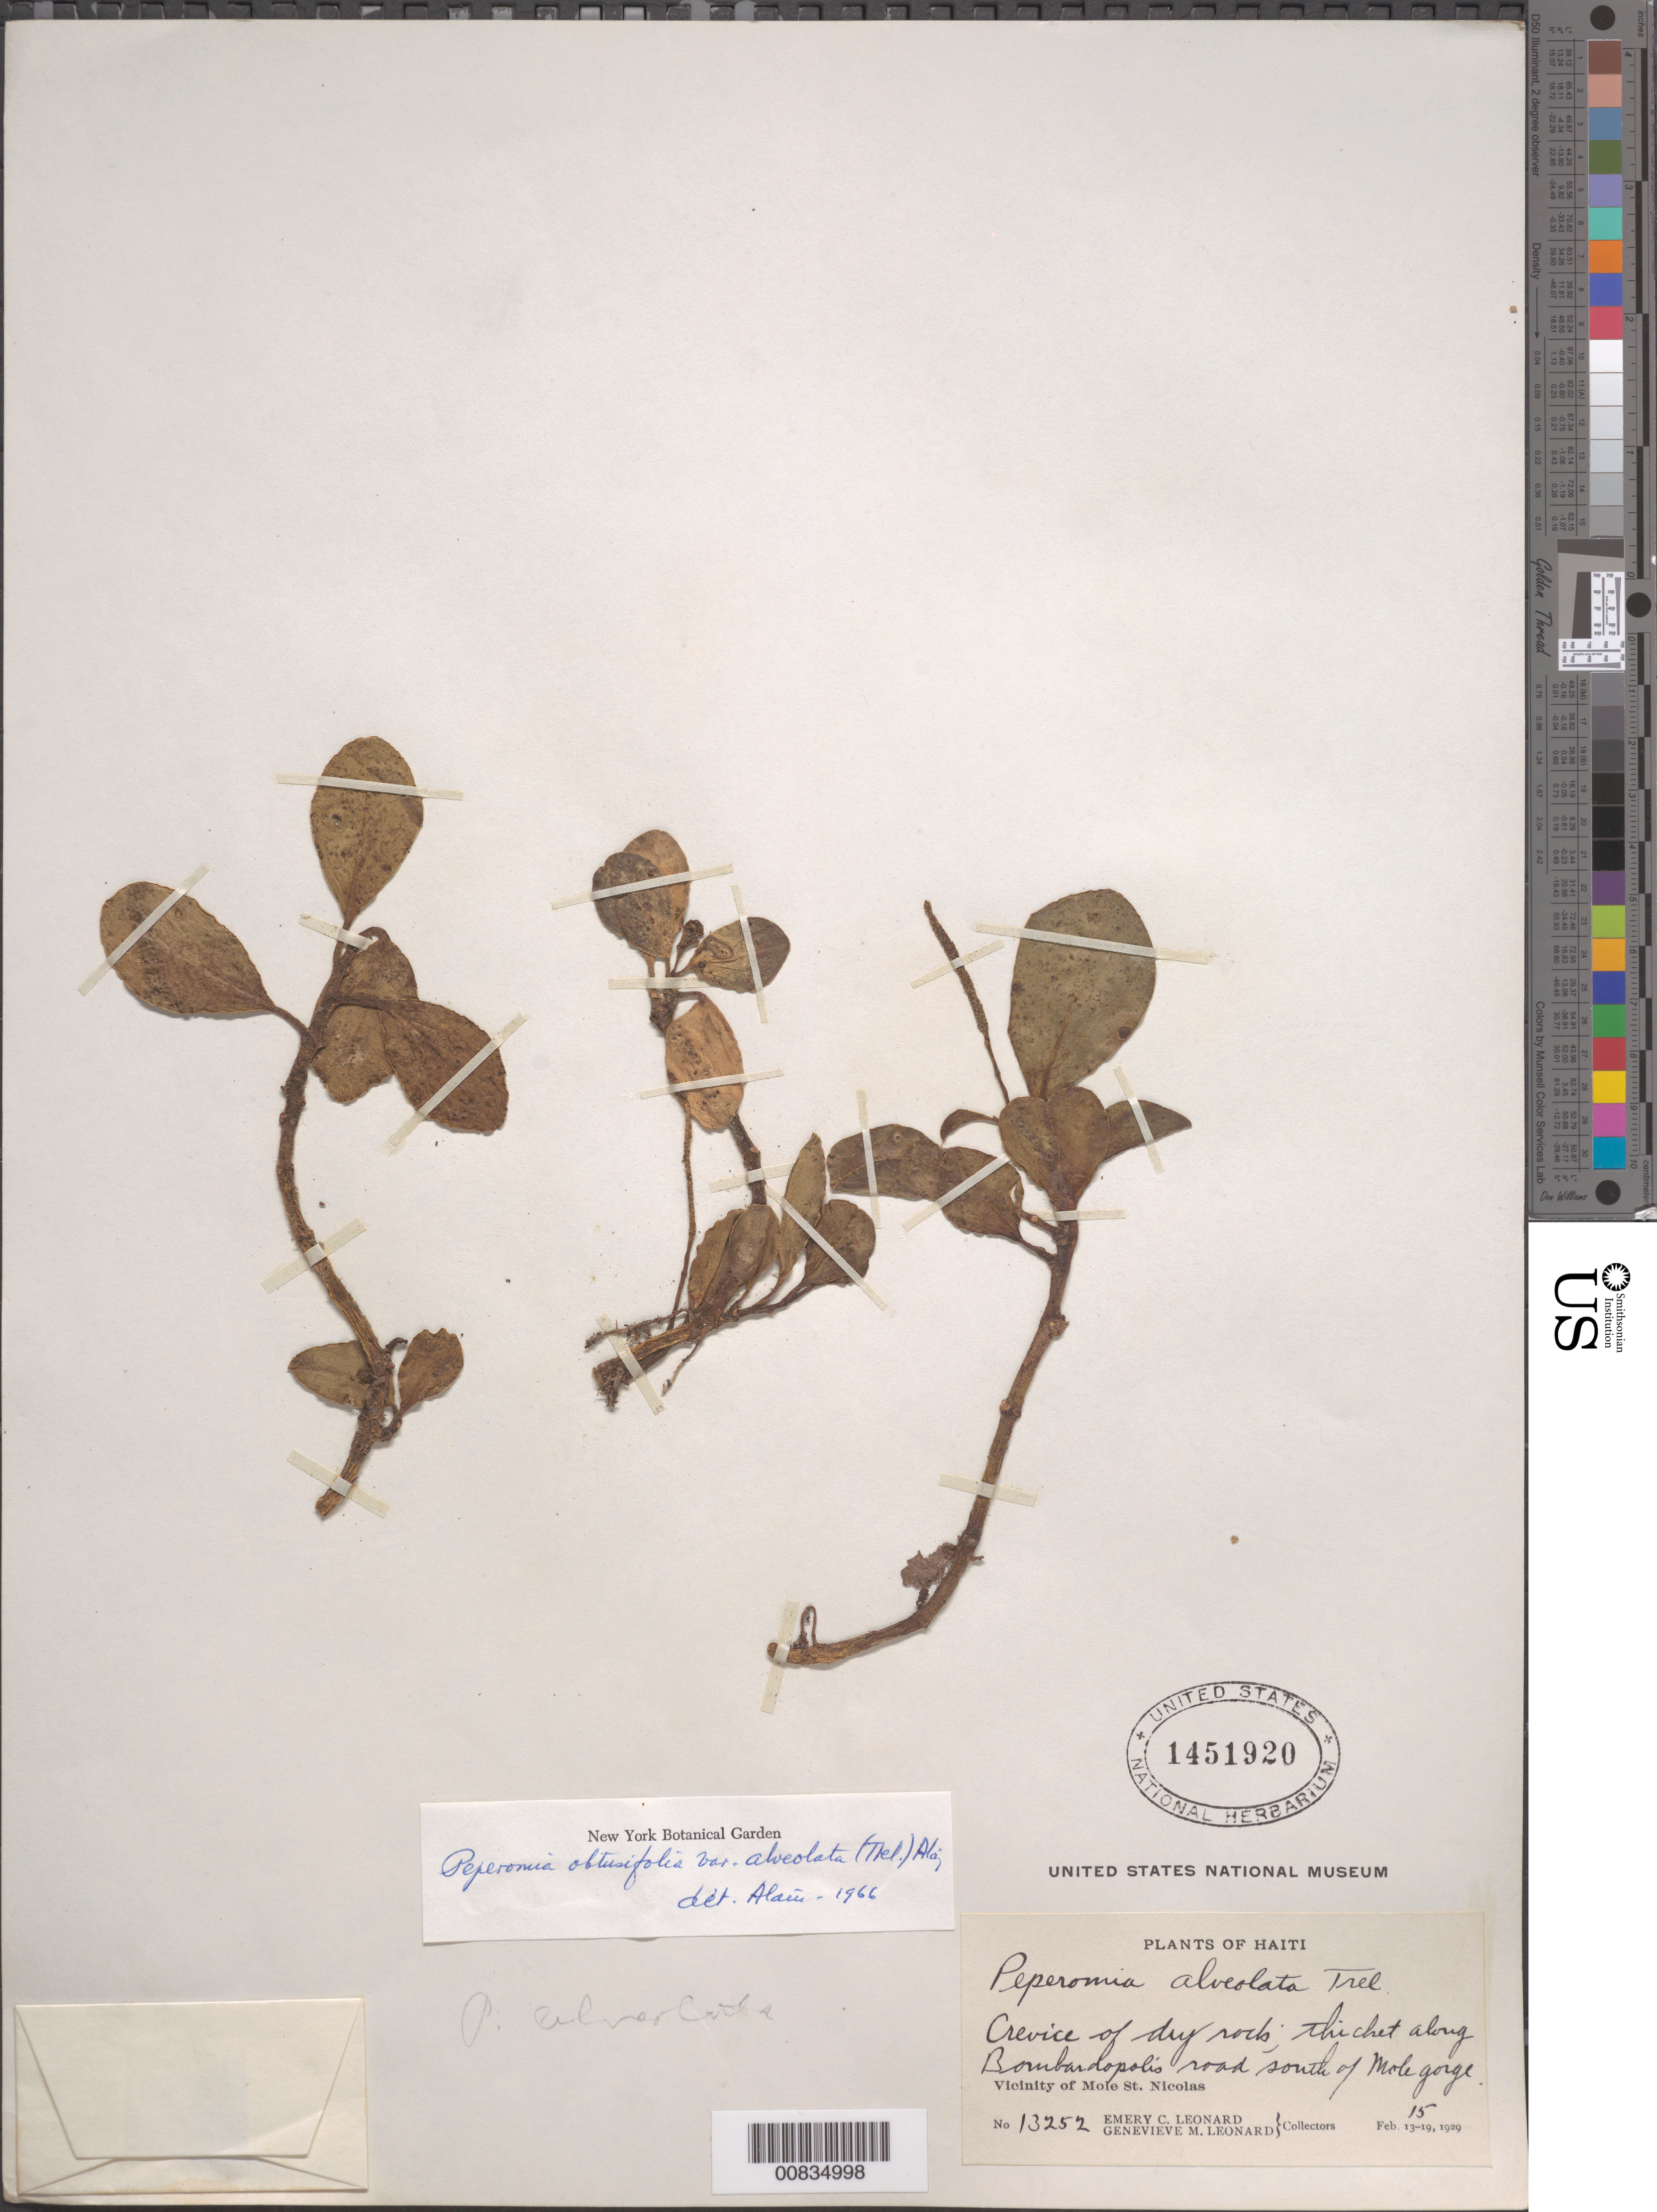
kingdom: Plantae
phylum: Tracheophyta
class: Magnoliopsida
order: Piperales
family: Piperaceae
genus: Peperomia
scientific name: Peperomia obtusifolia var. alveolata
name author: (Trel.) Alain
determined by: Liogier, Alain H.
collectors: E. C. Leonard & G. M. Leonard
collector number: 13252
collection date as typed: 15 Feb 1929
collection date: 1929-02-15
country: Haiti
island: Hispaniola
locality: Vicinity of Mole St. Nicolas. Thicket along Bombardopolis road south of Mole Gorge.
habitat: Crevice of dry rocks.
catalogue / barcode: US 1451920